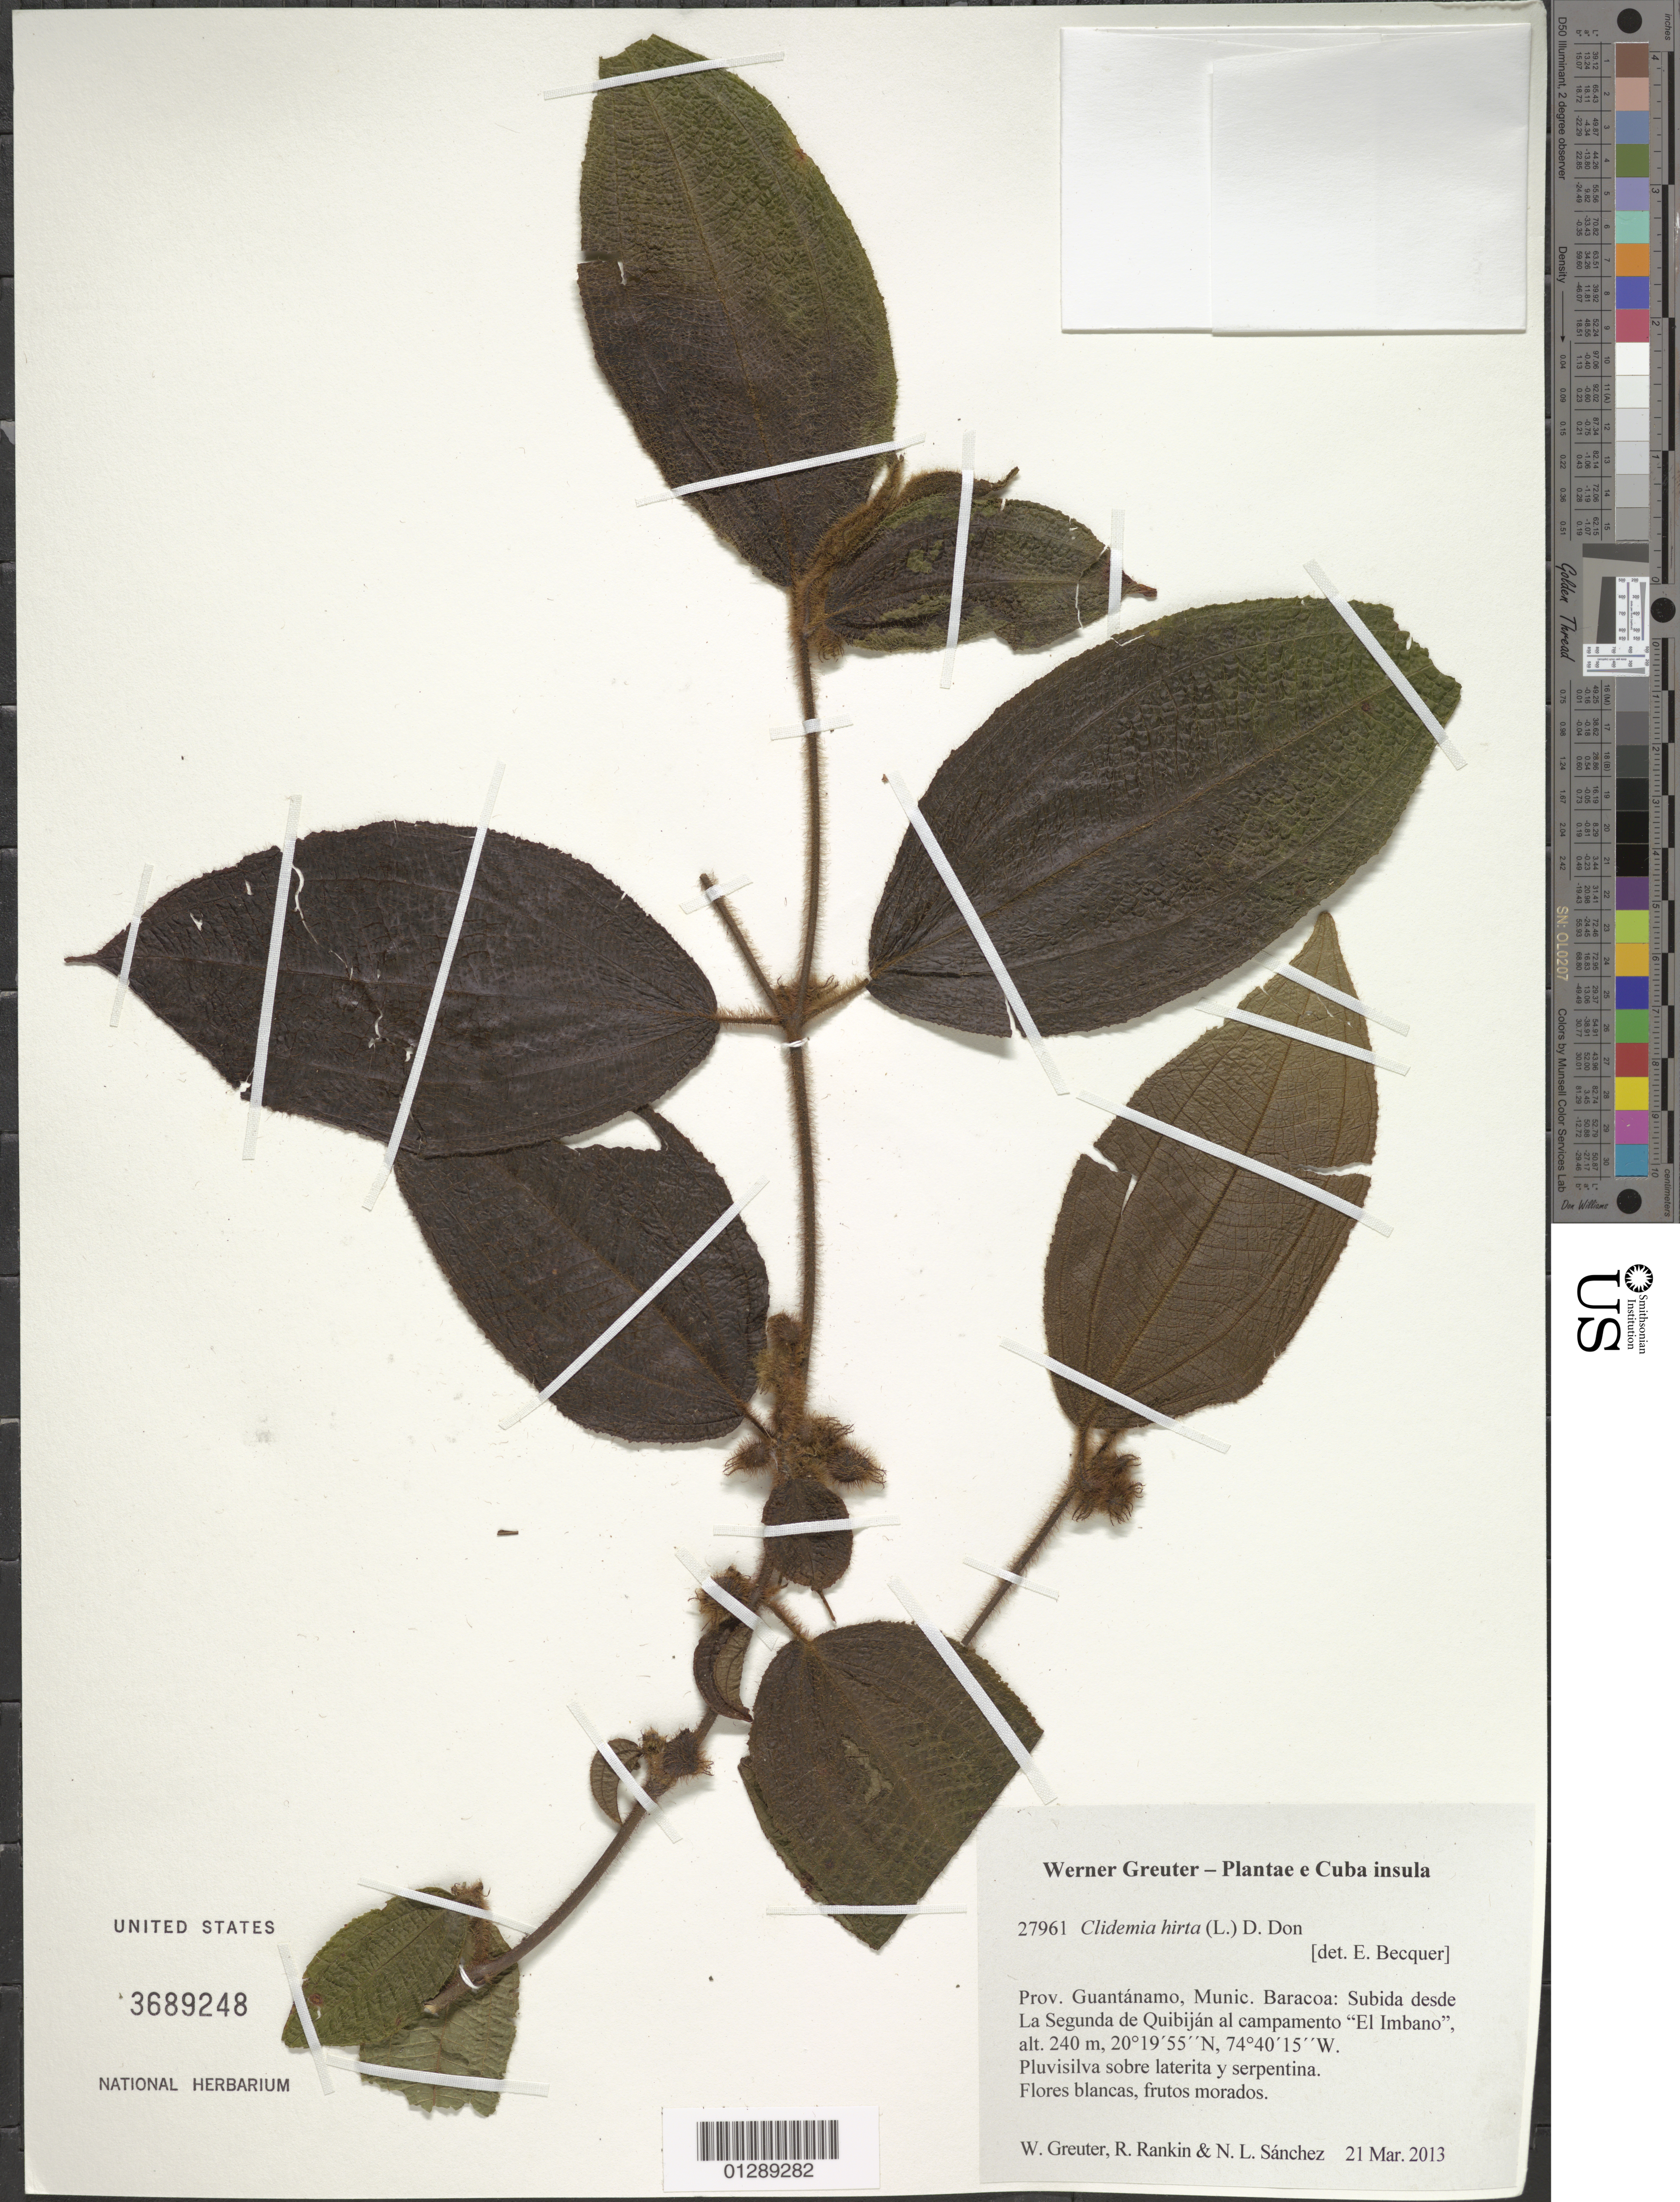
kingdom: Plantae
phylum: Tracheophyta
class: Magnoliopsida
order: Myrtales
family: Melastomataceae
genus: Clidemia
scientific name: Clidemia hirta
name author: (L.) D. Don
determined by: Béquer, E.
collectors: W. R. Greuter, R. Rankin Rodriguez & N. Sanchez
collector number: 27961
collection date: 2013-03-21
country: Cuba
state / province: Guantanamo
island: Cuba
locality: Munic. Baracoa: Subida desde La Segunda de Quibiján al campamento "El Imbano".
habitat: Pluvisilva sobre laterita y serpentina.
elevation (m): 240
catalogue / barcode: US 3689248